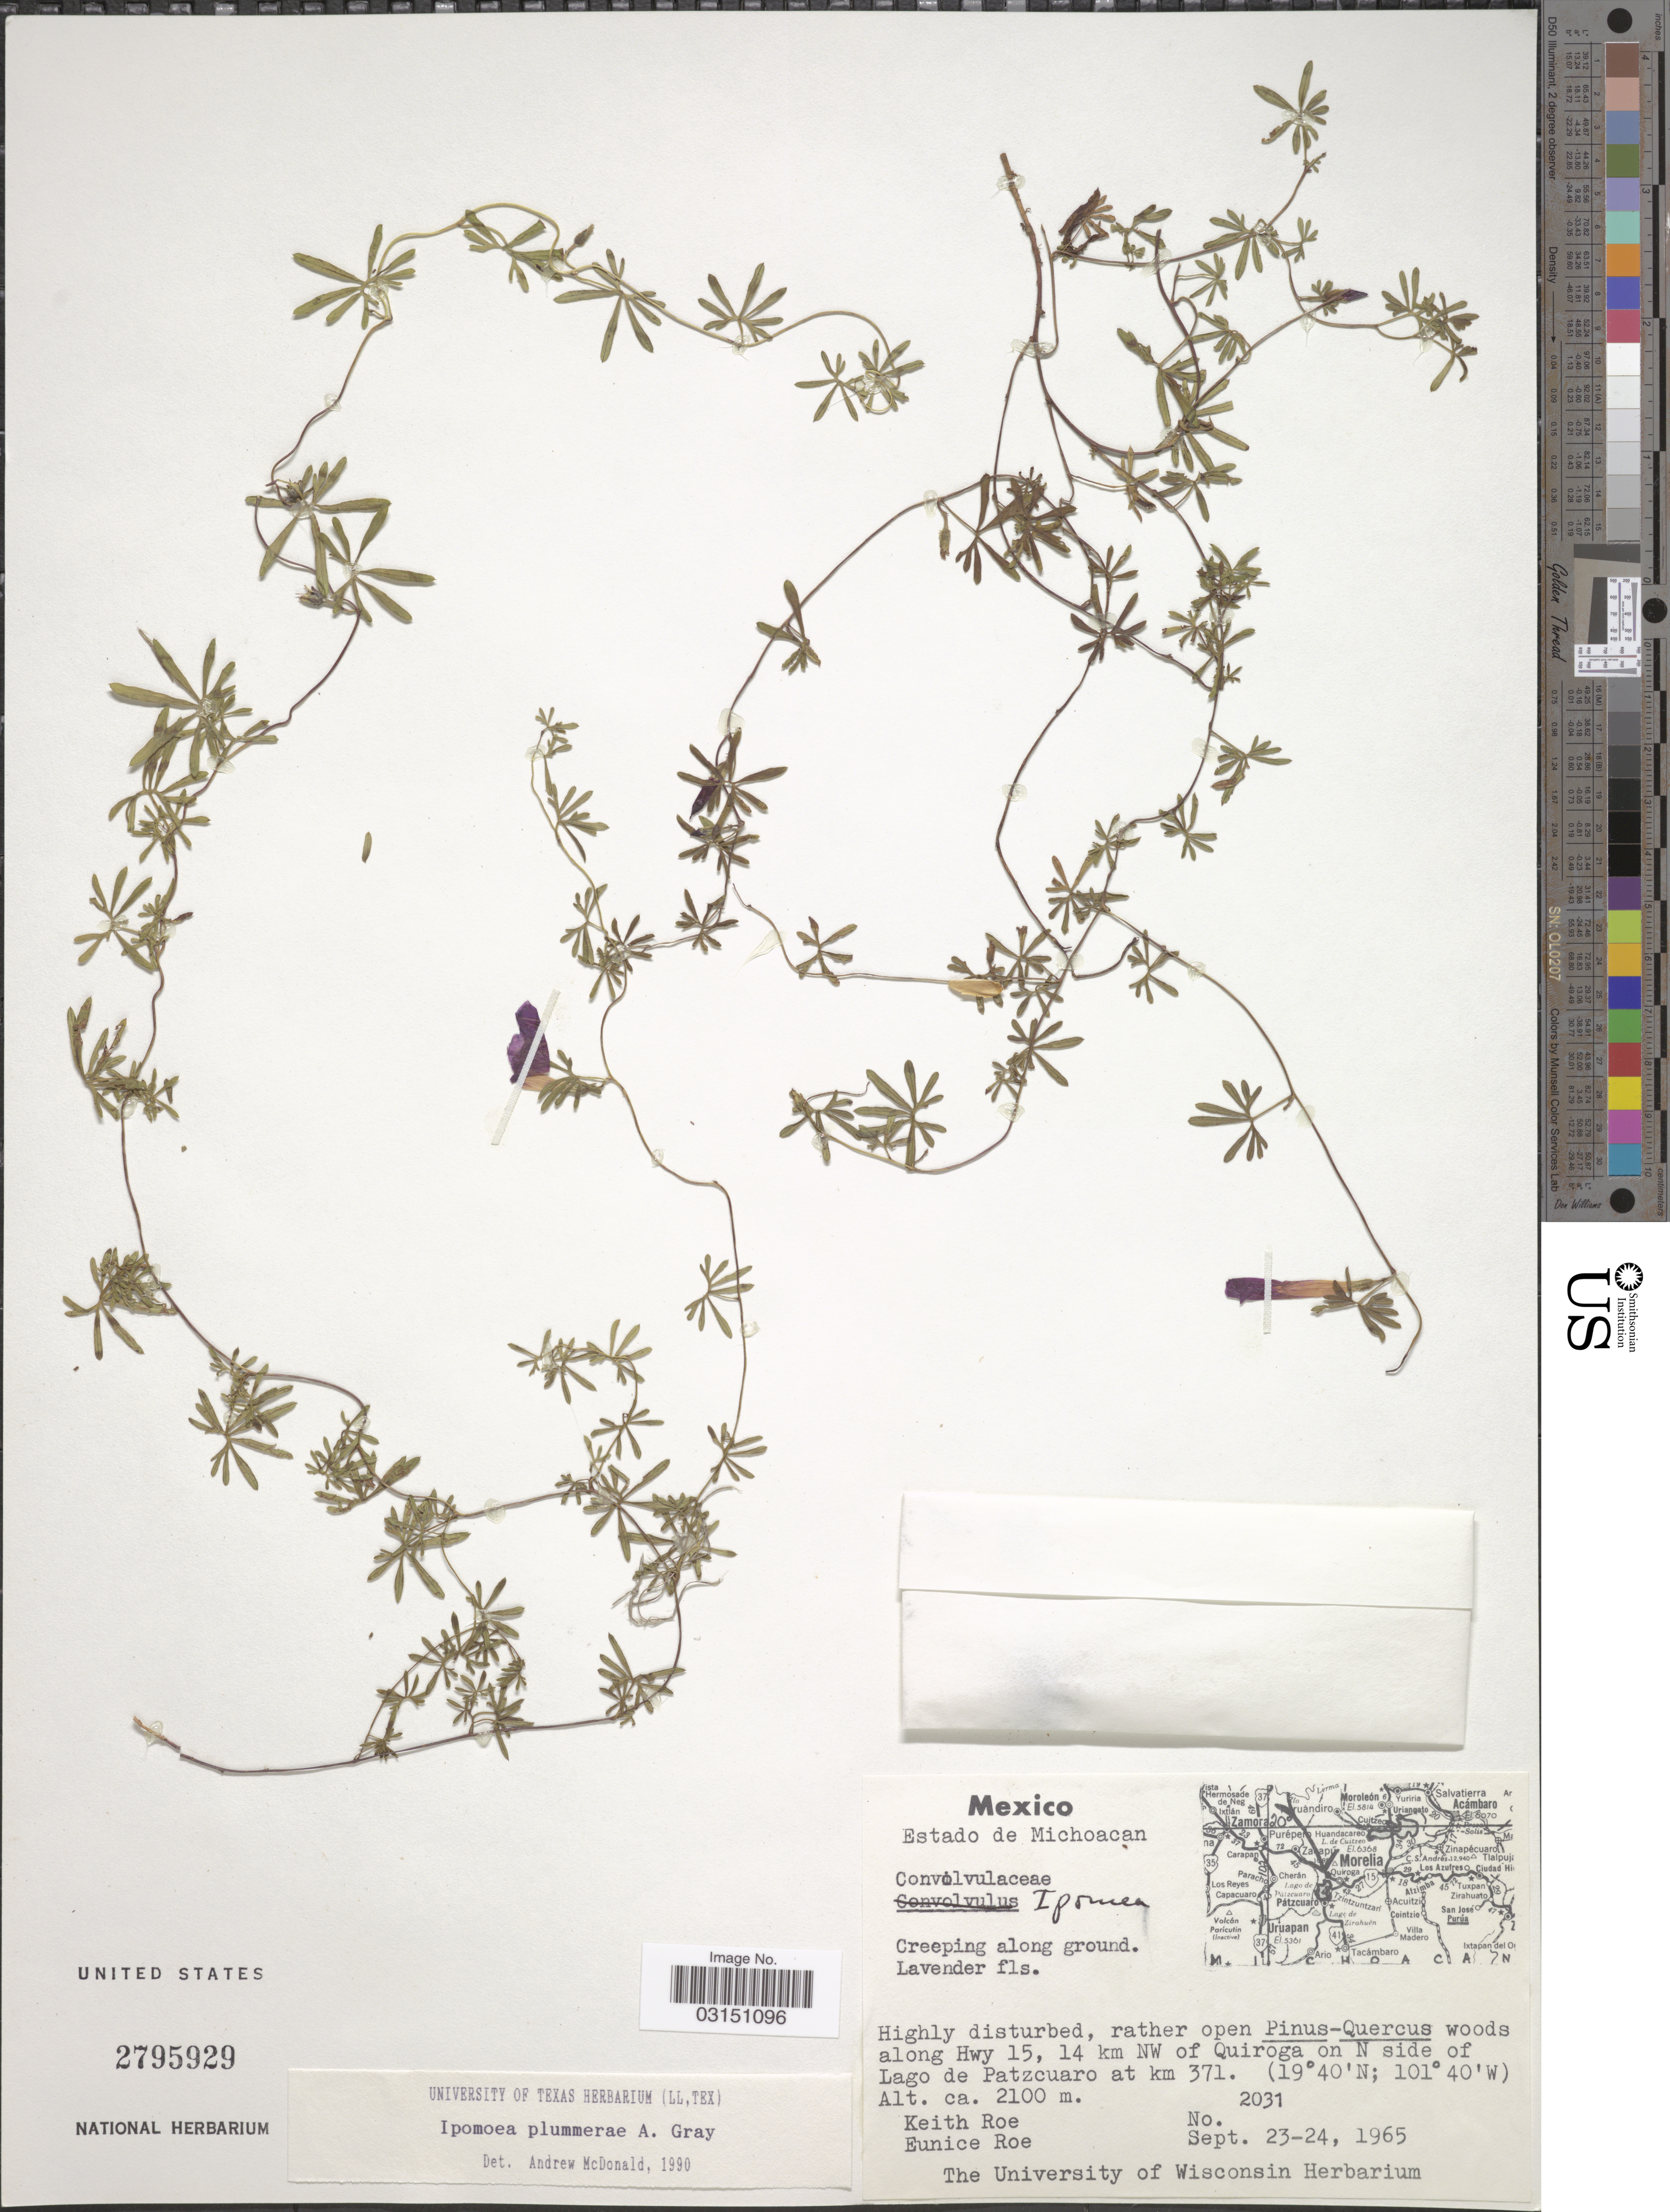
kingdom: Plantae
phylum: Tracheophyta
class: Magnoliopsida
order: Solanales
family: Convolvulaceae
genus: Ipomoea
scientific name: Ipomoea plummerae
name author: A. Gray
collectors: K. E. Roe & E. Roe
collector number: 2031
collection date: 1965-09-23/1965-09-24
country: Mexico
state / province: Michoacán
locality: Along Hwy 15, 14 km NW of Quiroga on N side of Lago de Patzcuaro at km 371.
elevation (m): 2100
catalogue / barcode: US 2795929